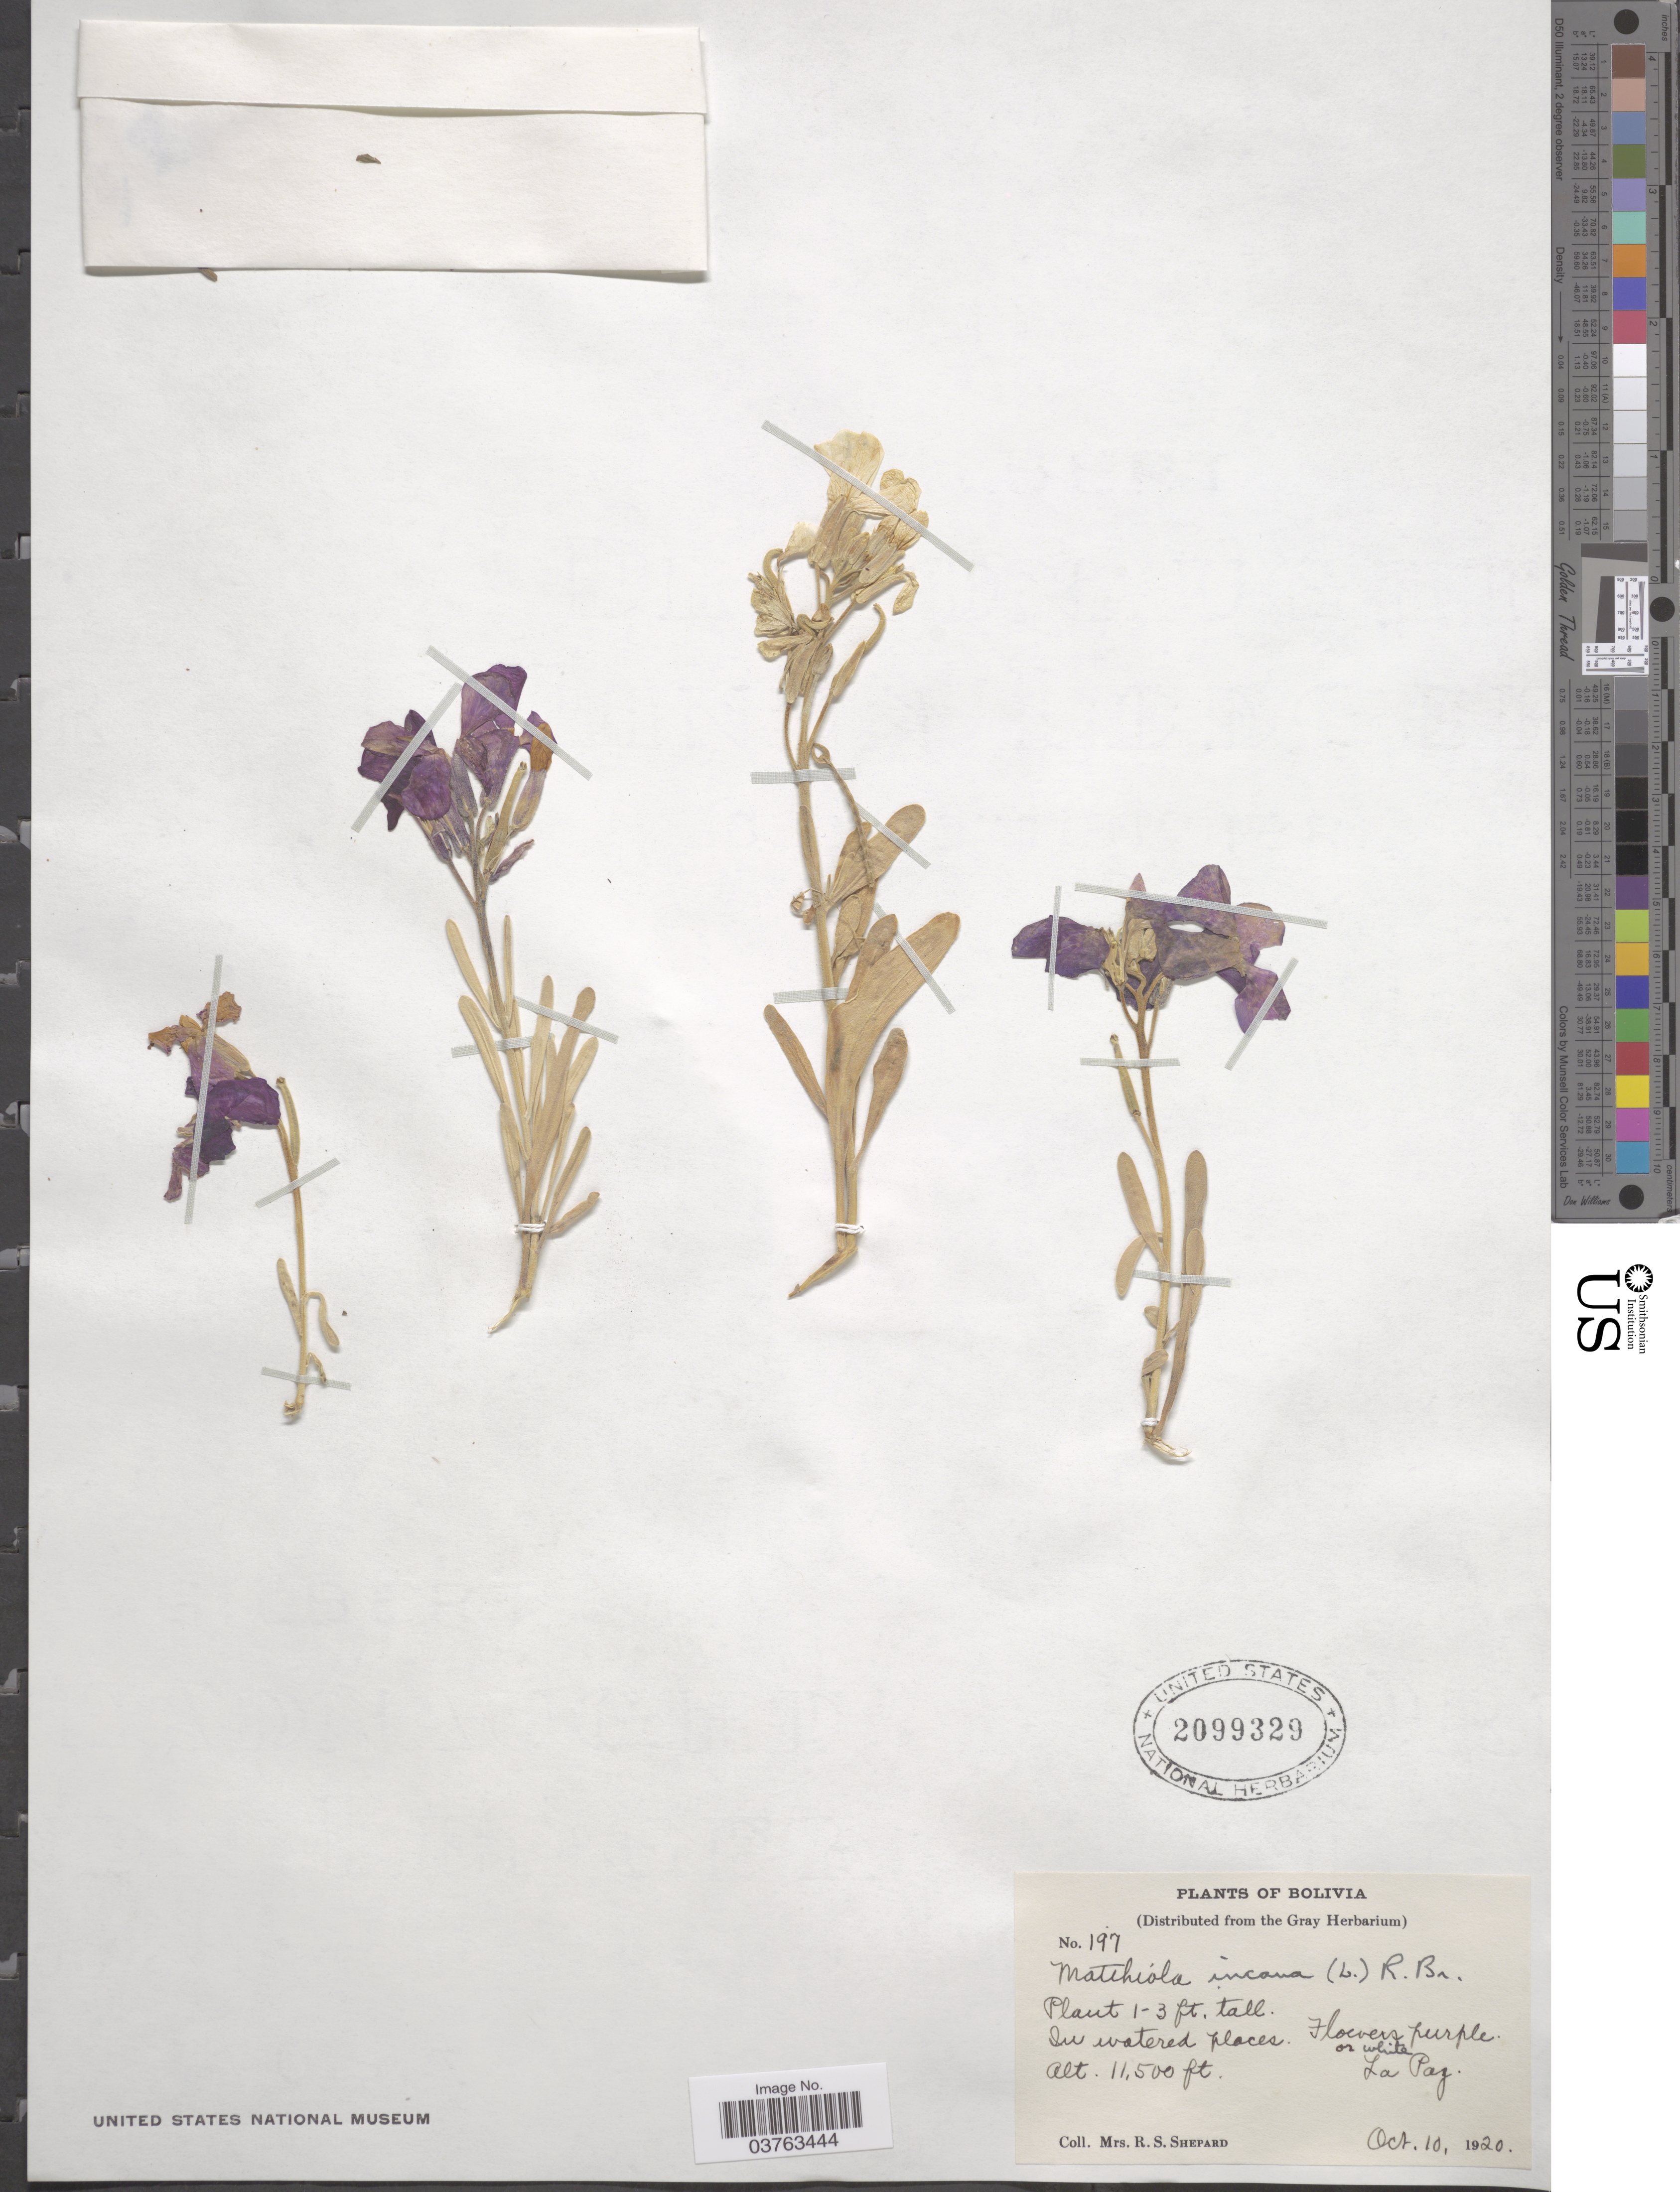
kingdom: Plantae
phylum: Tracheophyta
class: Magnoliopsida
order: Brassicales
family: Brassicaceae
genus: Matthiola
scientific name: Matthiola incana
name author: (L.) W.T. Aiton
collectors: R. Shepard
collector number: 197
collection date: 1920-10-10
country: Bolivia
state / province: La Paz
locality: In watered places.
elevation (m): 3505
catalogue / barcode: US 2099329